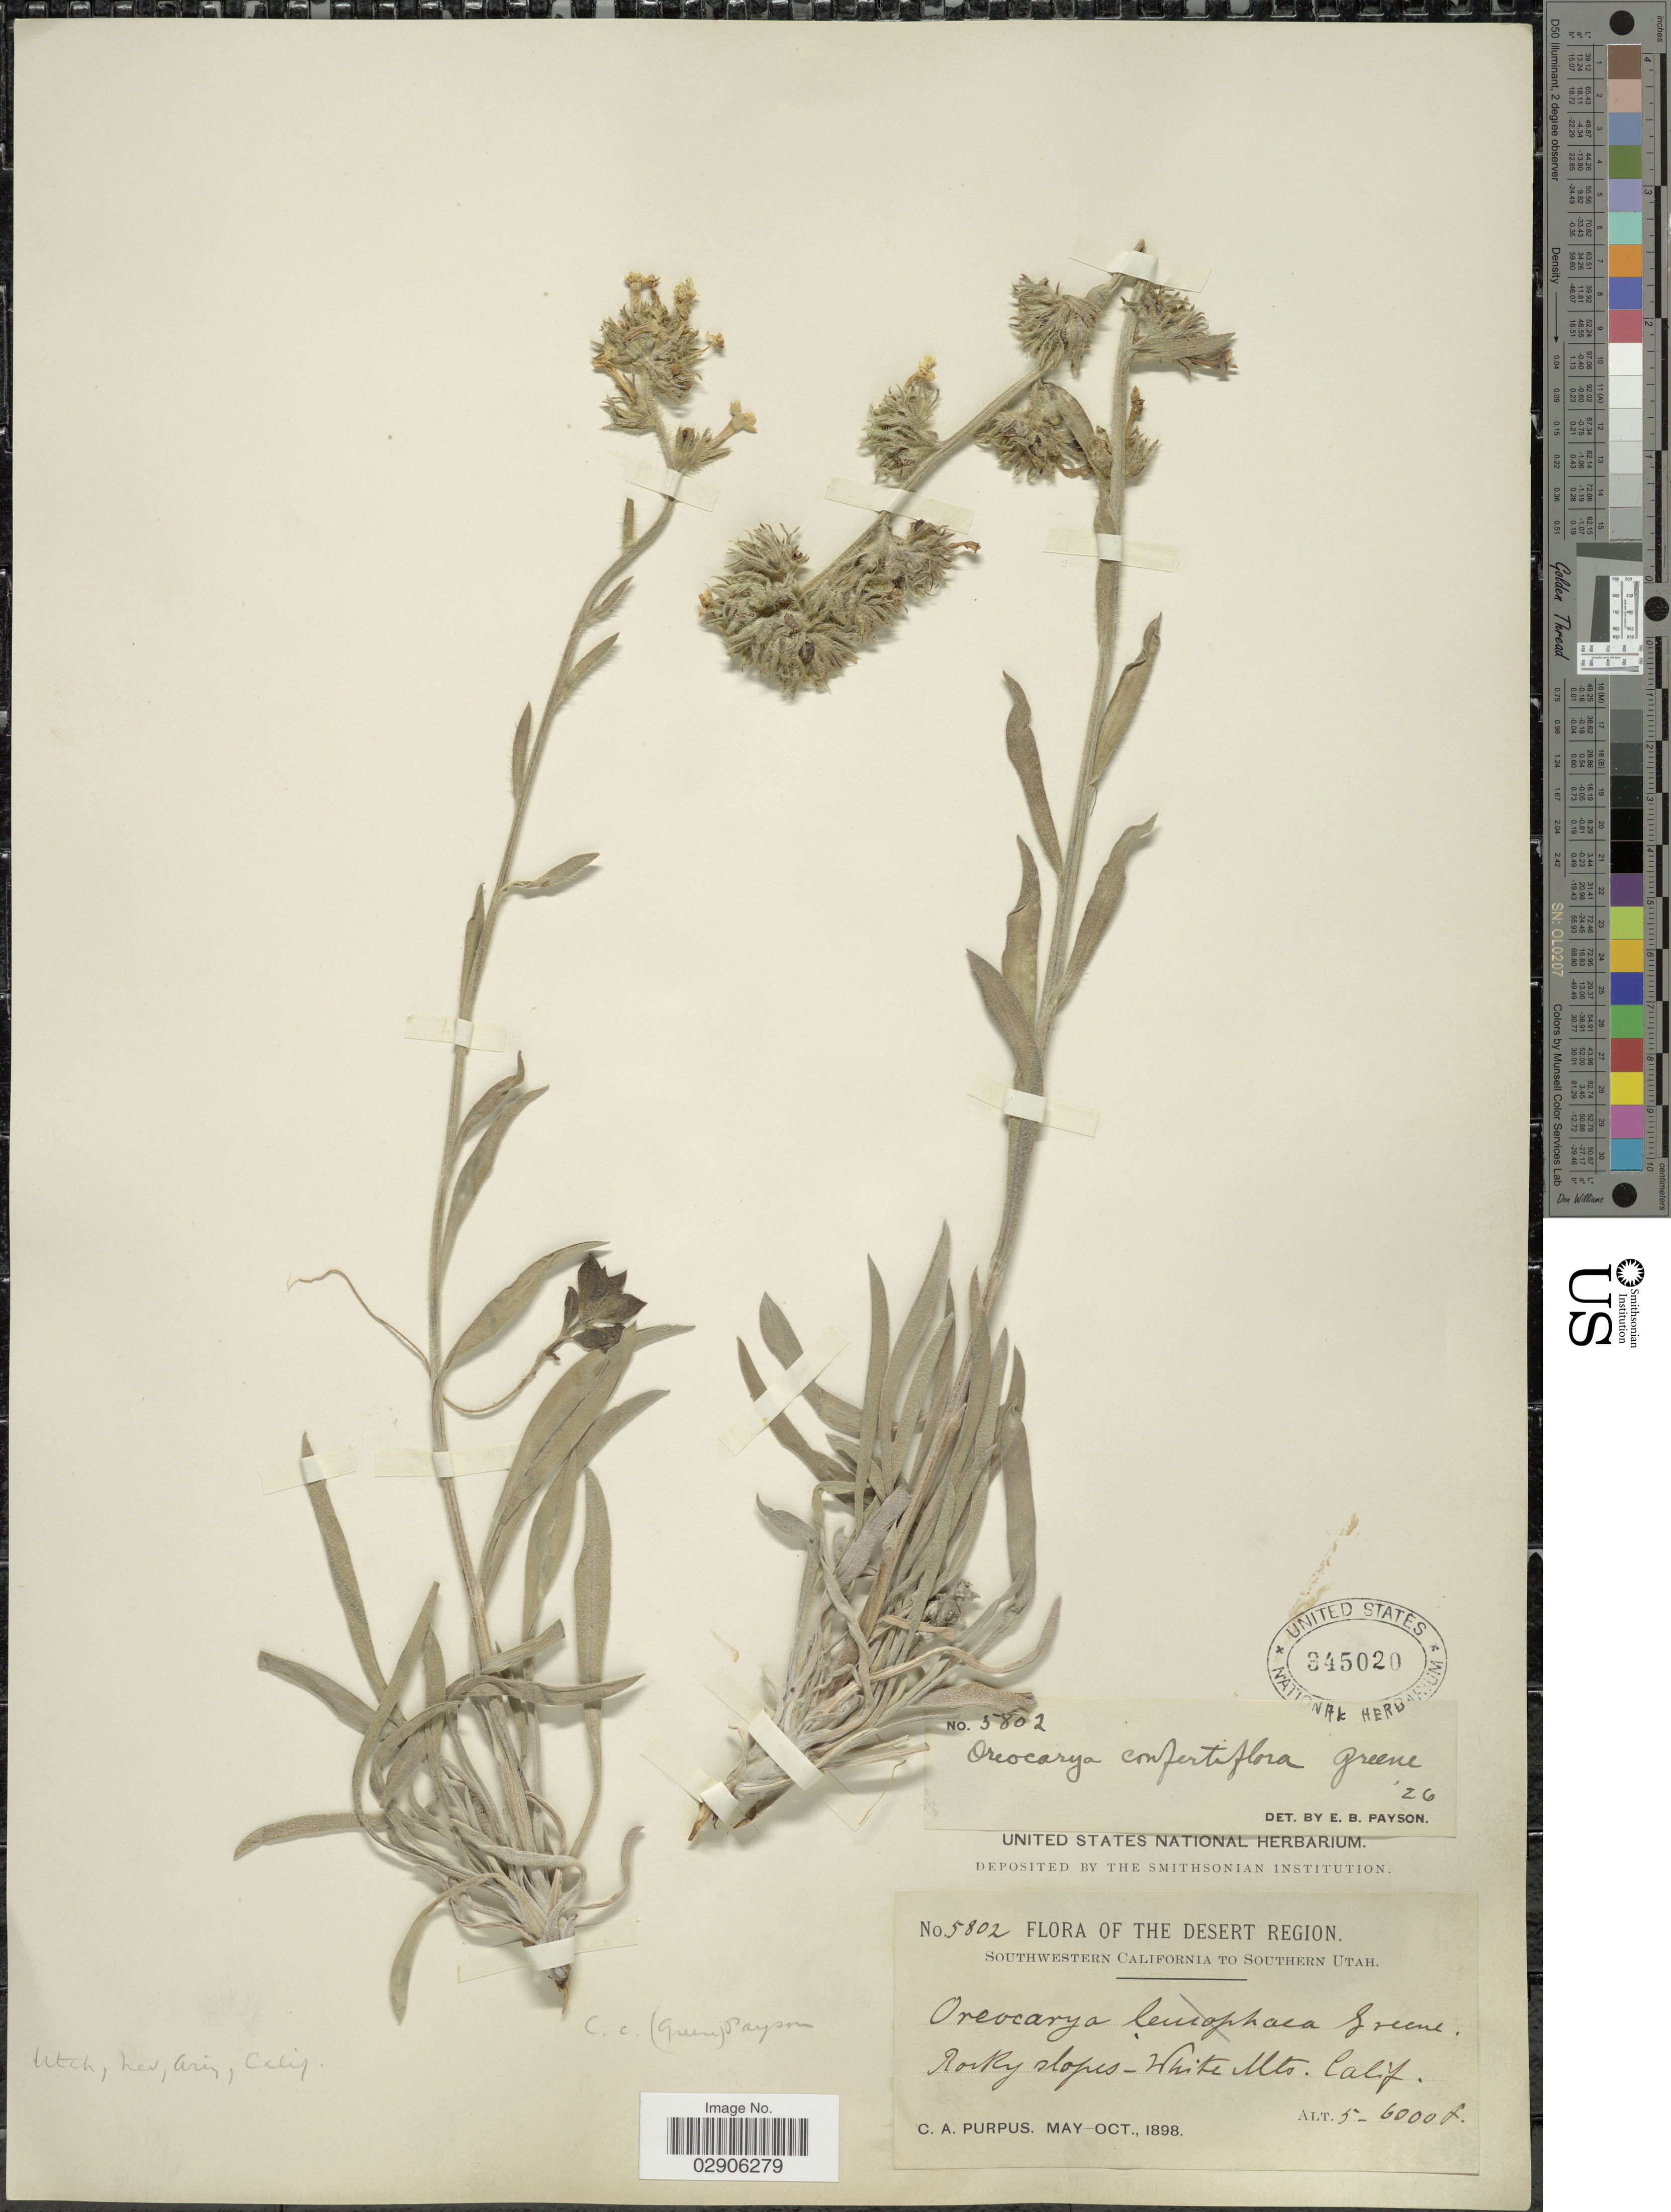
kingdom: Plantae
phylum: Tracheophyta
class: Magnoliopsida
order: Boraginales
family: Boraginaceae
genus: Oreocarya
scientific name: Oreocarya confertiflora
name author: Greene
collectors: C. A. Purpus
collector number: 5802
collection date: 1898-05/1898-10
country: United States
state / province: California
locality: The Desert Region, Southwestern California, Rocky slopes - White Mts. Calif.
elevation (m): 1524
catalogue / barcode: US 345020